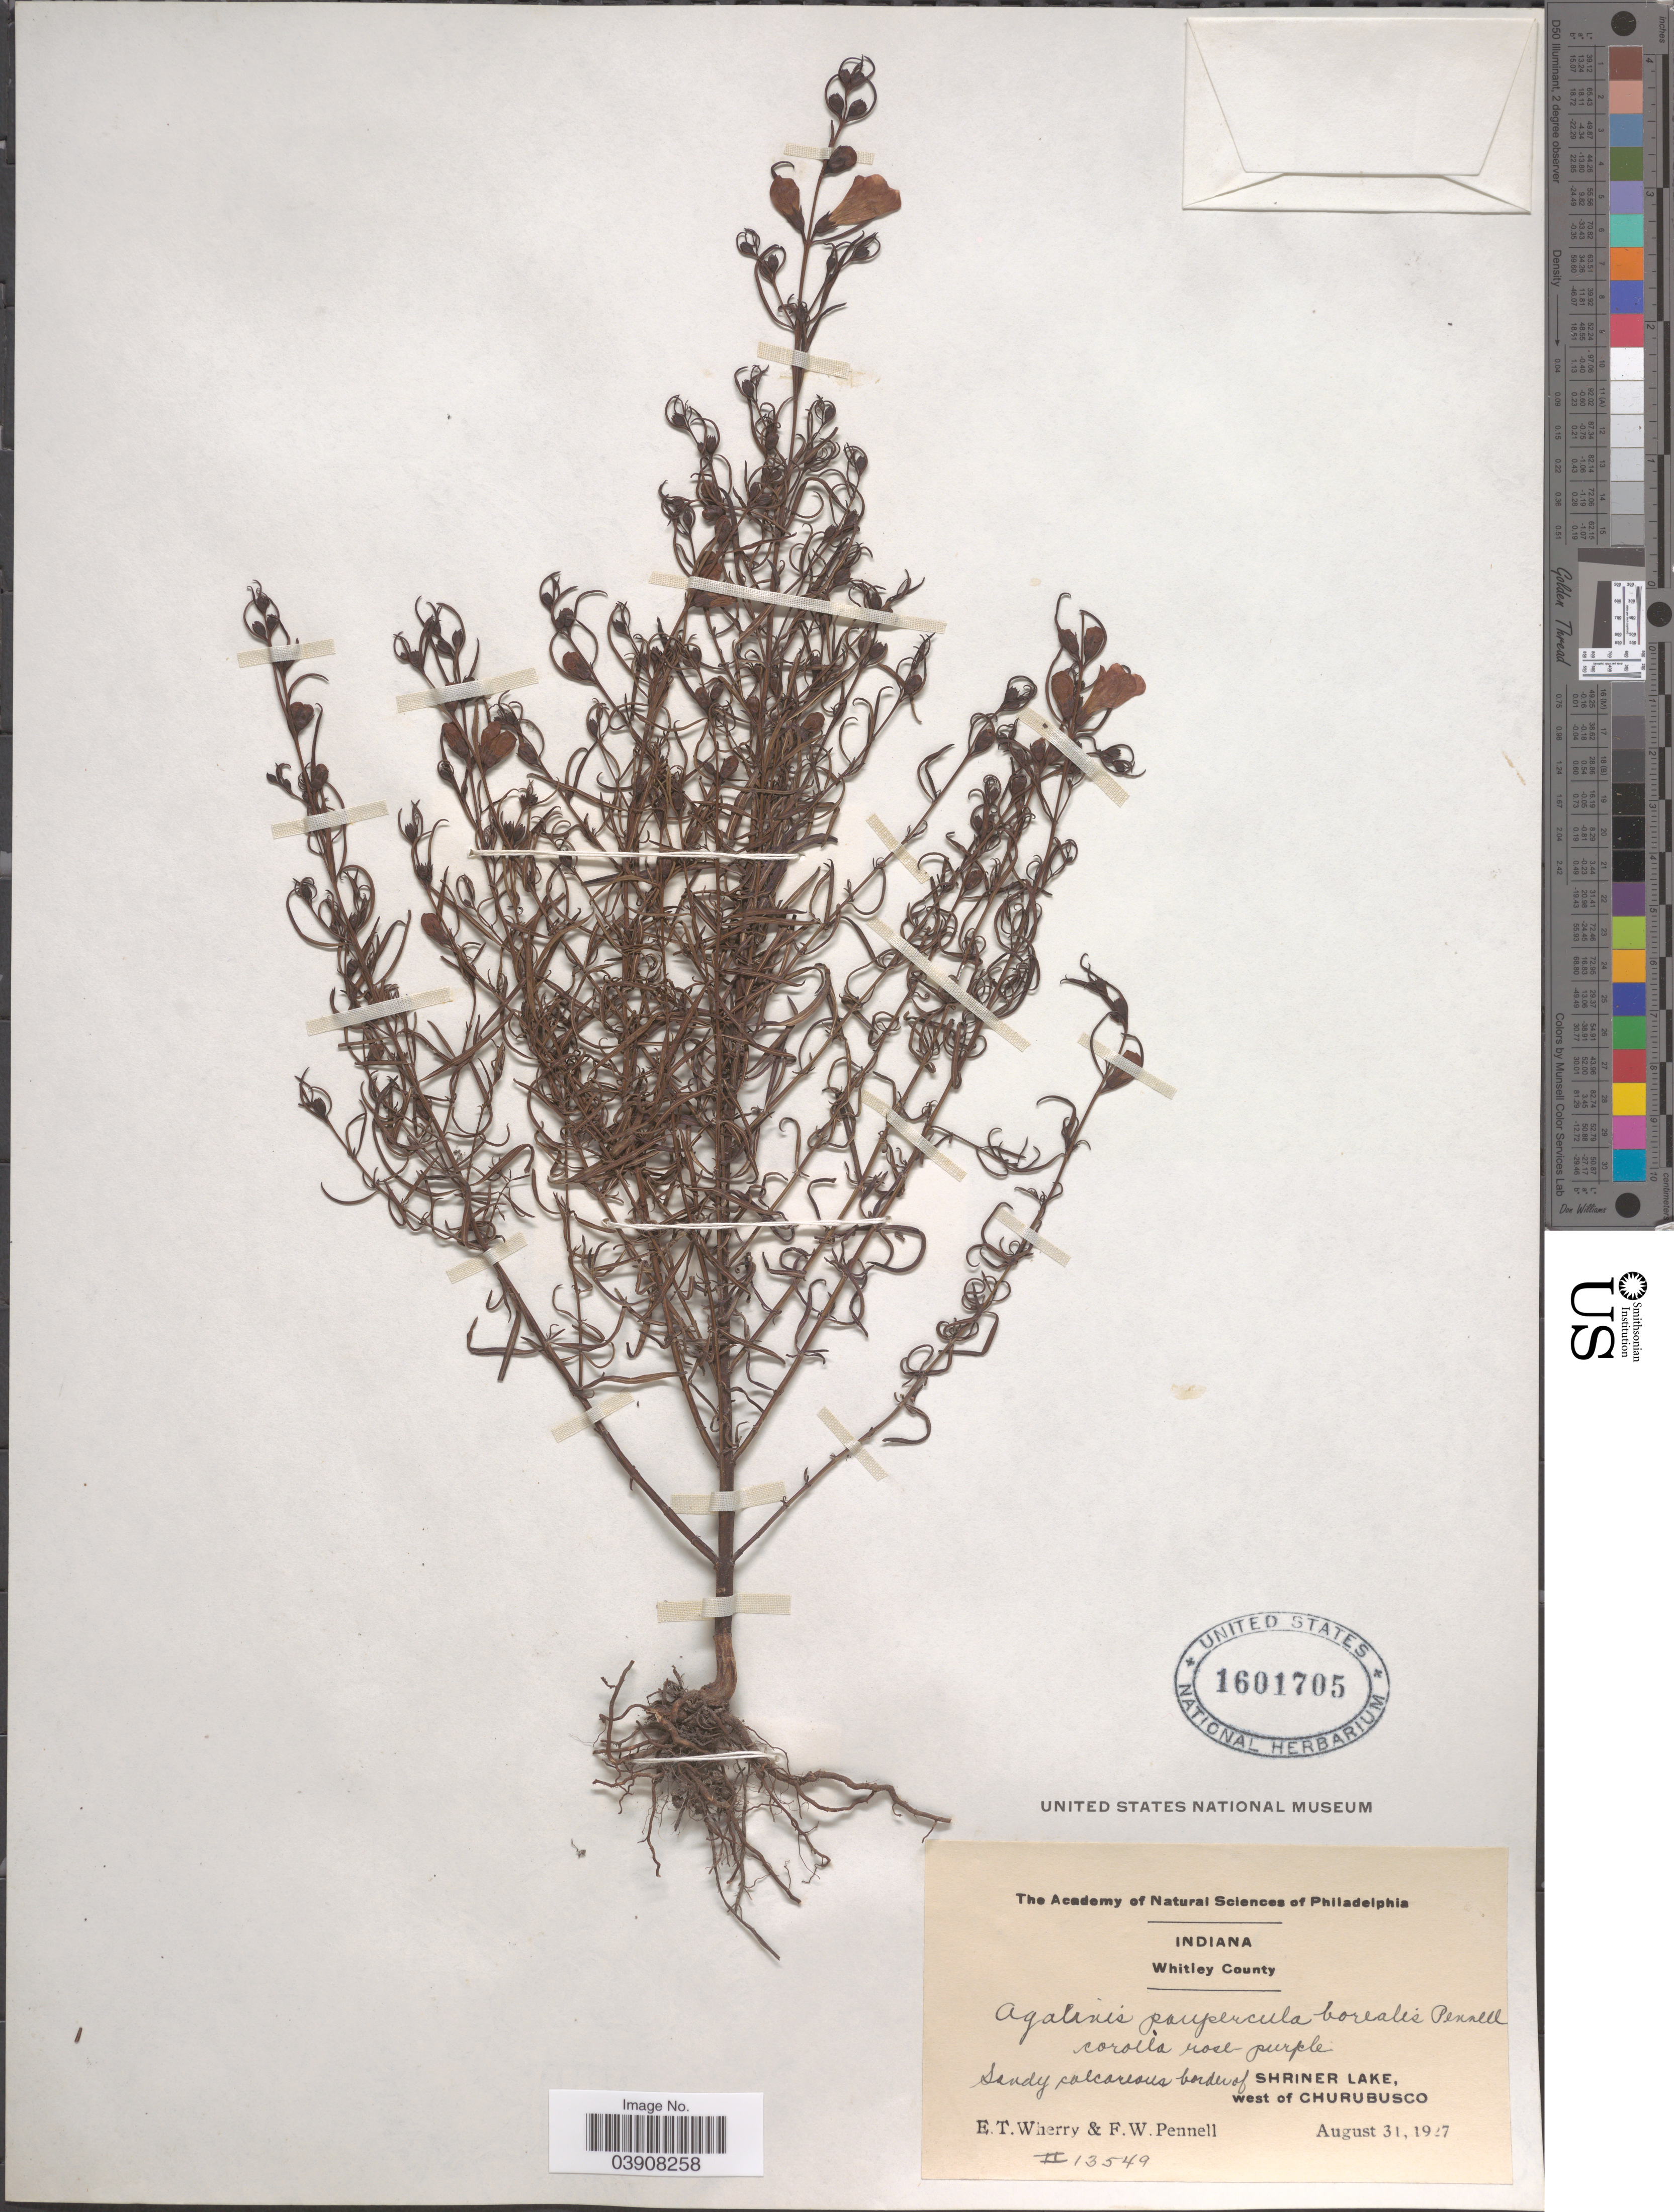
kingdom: Plantae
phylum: Tracheophyta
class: Magnoliopsida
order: Lamiales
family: Orobanchaceae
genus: Agalinis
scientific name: Agalinis paupercula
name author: (A. Gray) Britton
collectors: E. T. Wherry & F. W. Pennell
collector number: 13549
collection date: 1927-08-31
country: United States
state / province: Indiana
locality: Whitley County. Shriner Lake, west of Churubusco.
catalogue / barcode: US 1601705